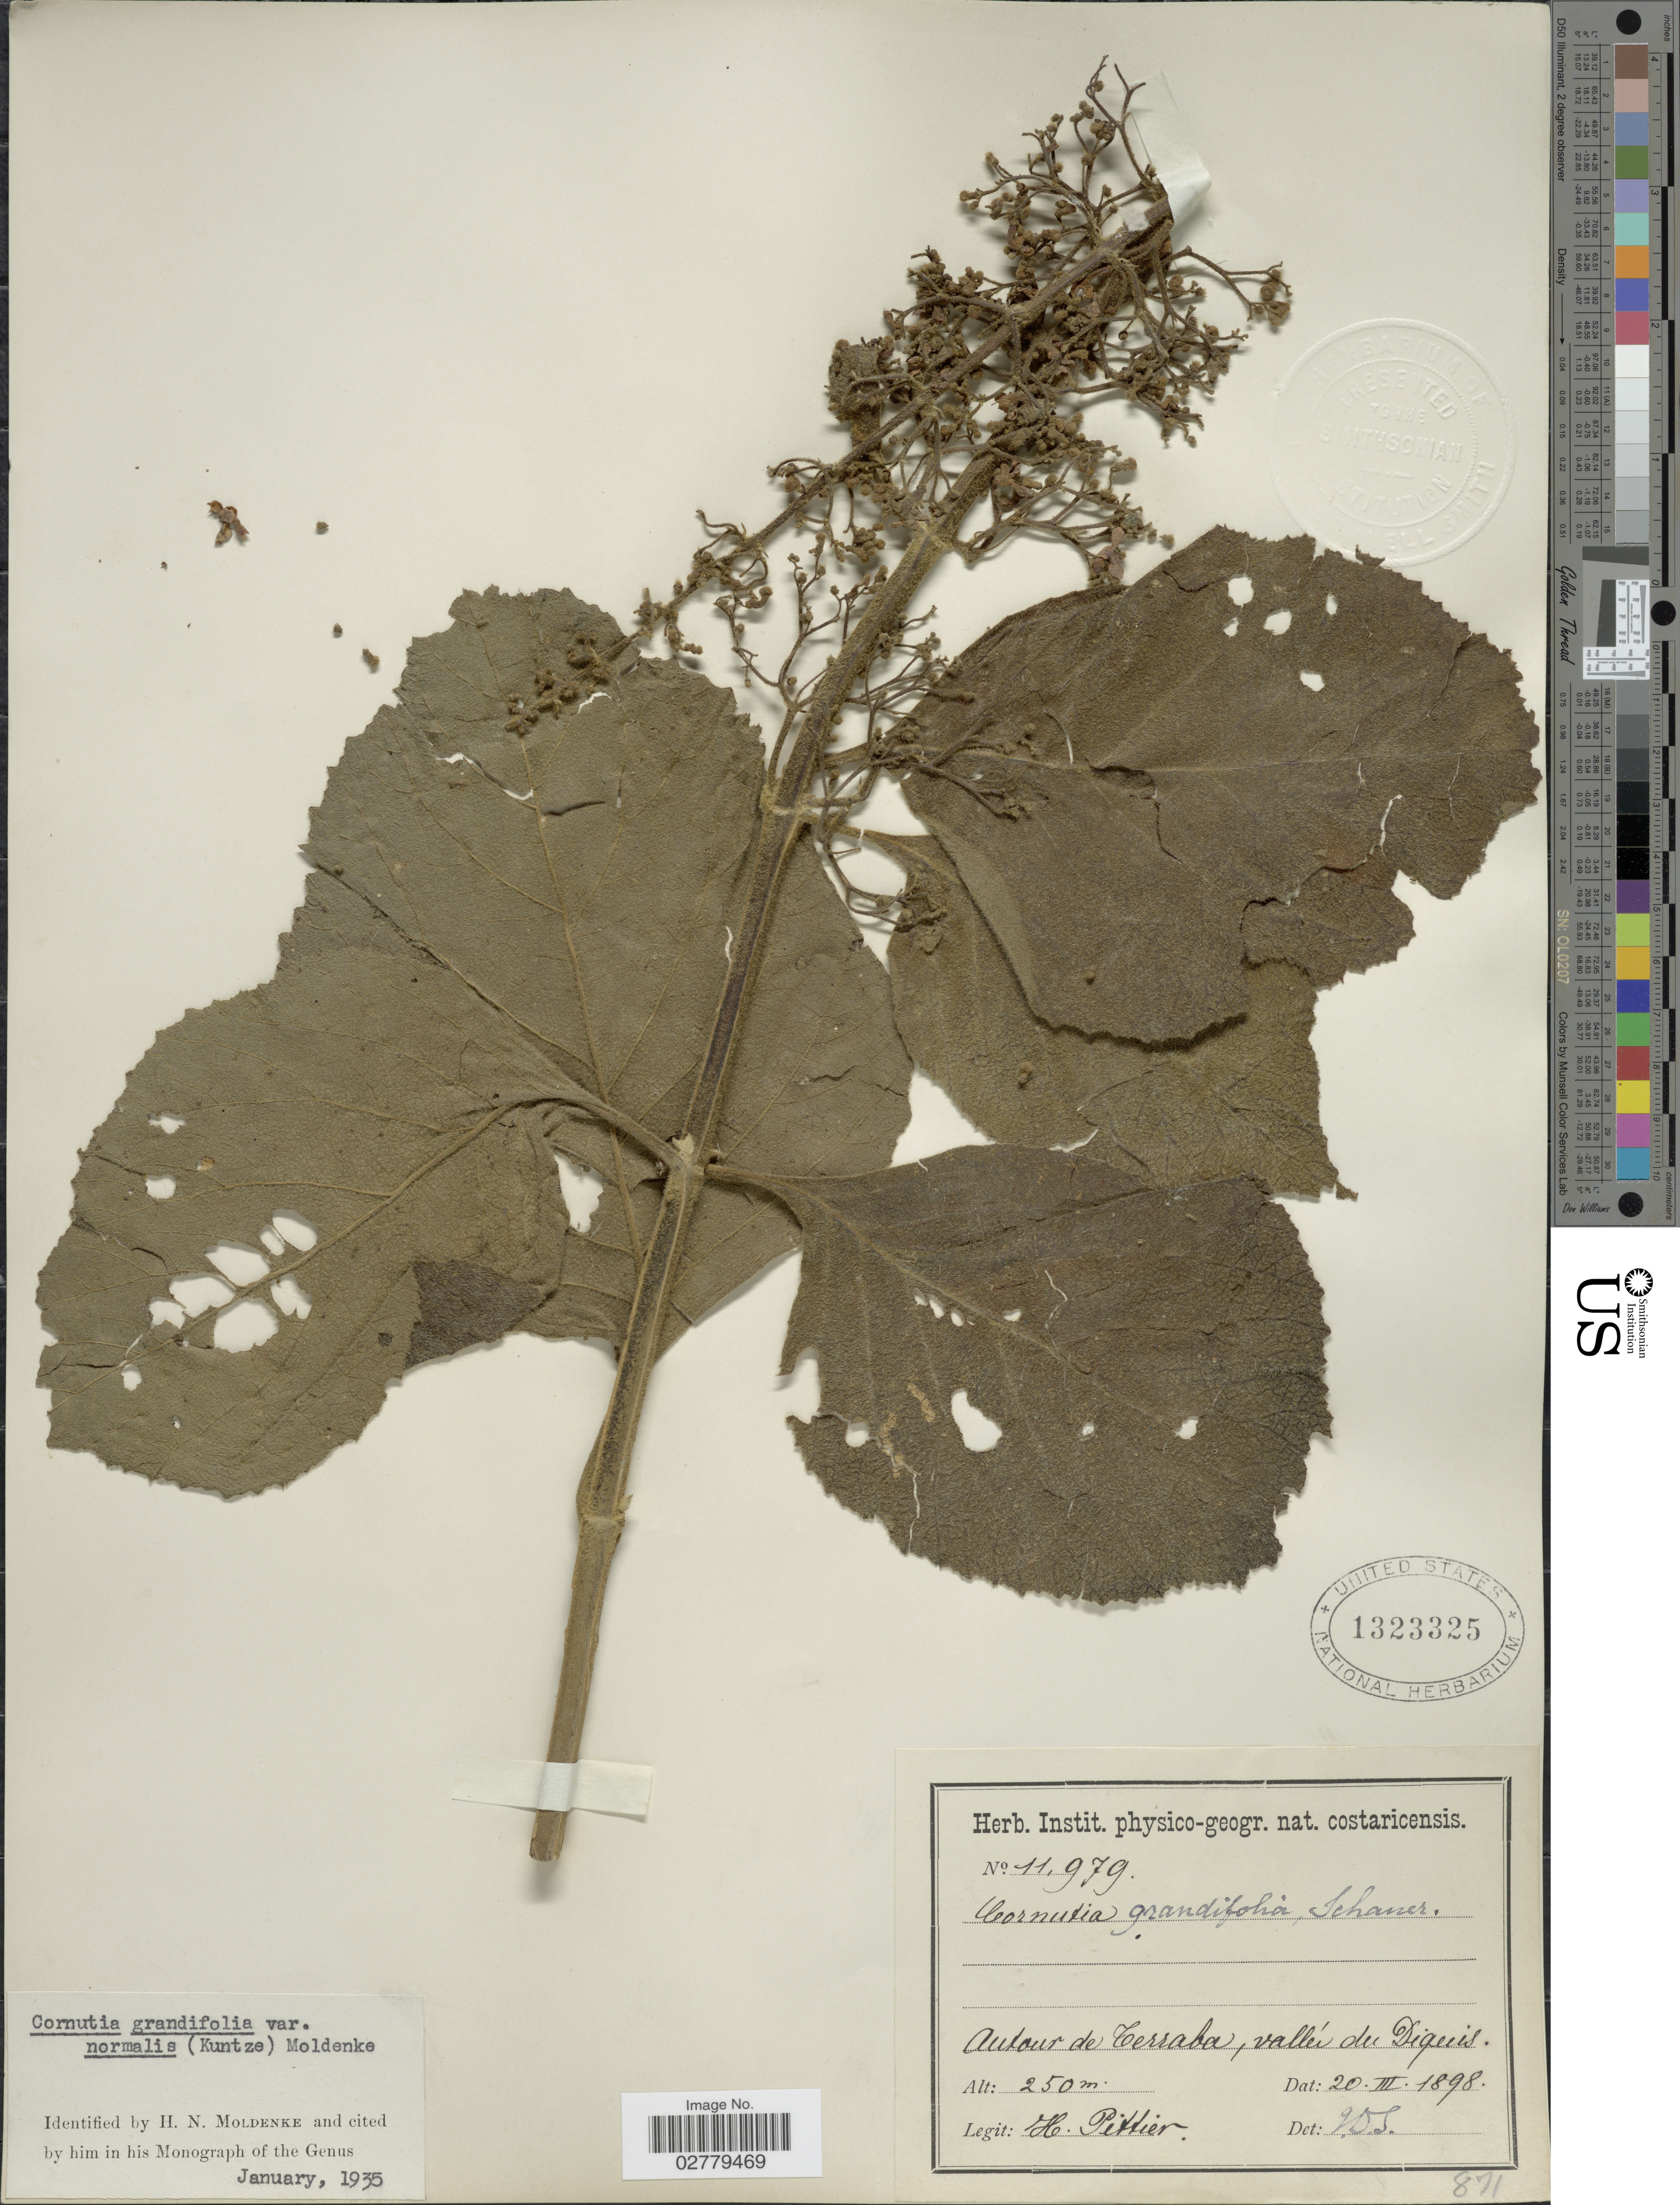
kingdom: Plantae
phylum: Tracheophyta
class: Magnoliopsida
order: Lamiales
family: Lamiaceae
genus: Cornutia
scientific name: Cornutia grandifolia var. normalis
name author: Moldenke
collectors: H. F. Pittier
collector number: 11979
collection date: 1898-03-20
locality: Autour de Terraba, valleí du Digelis.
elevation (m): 250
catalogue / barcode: US 1323325